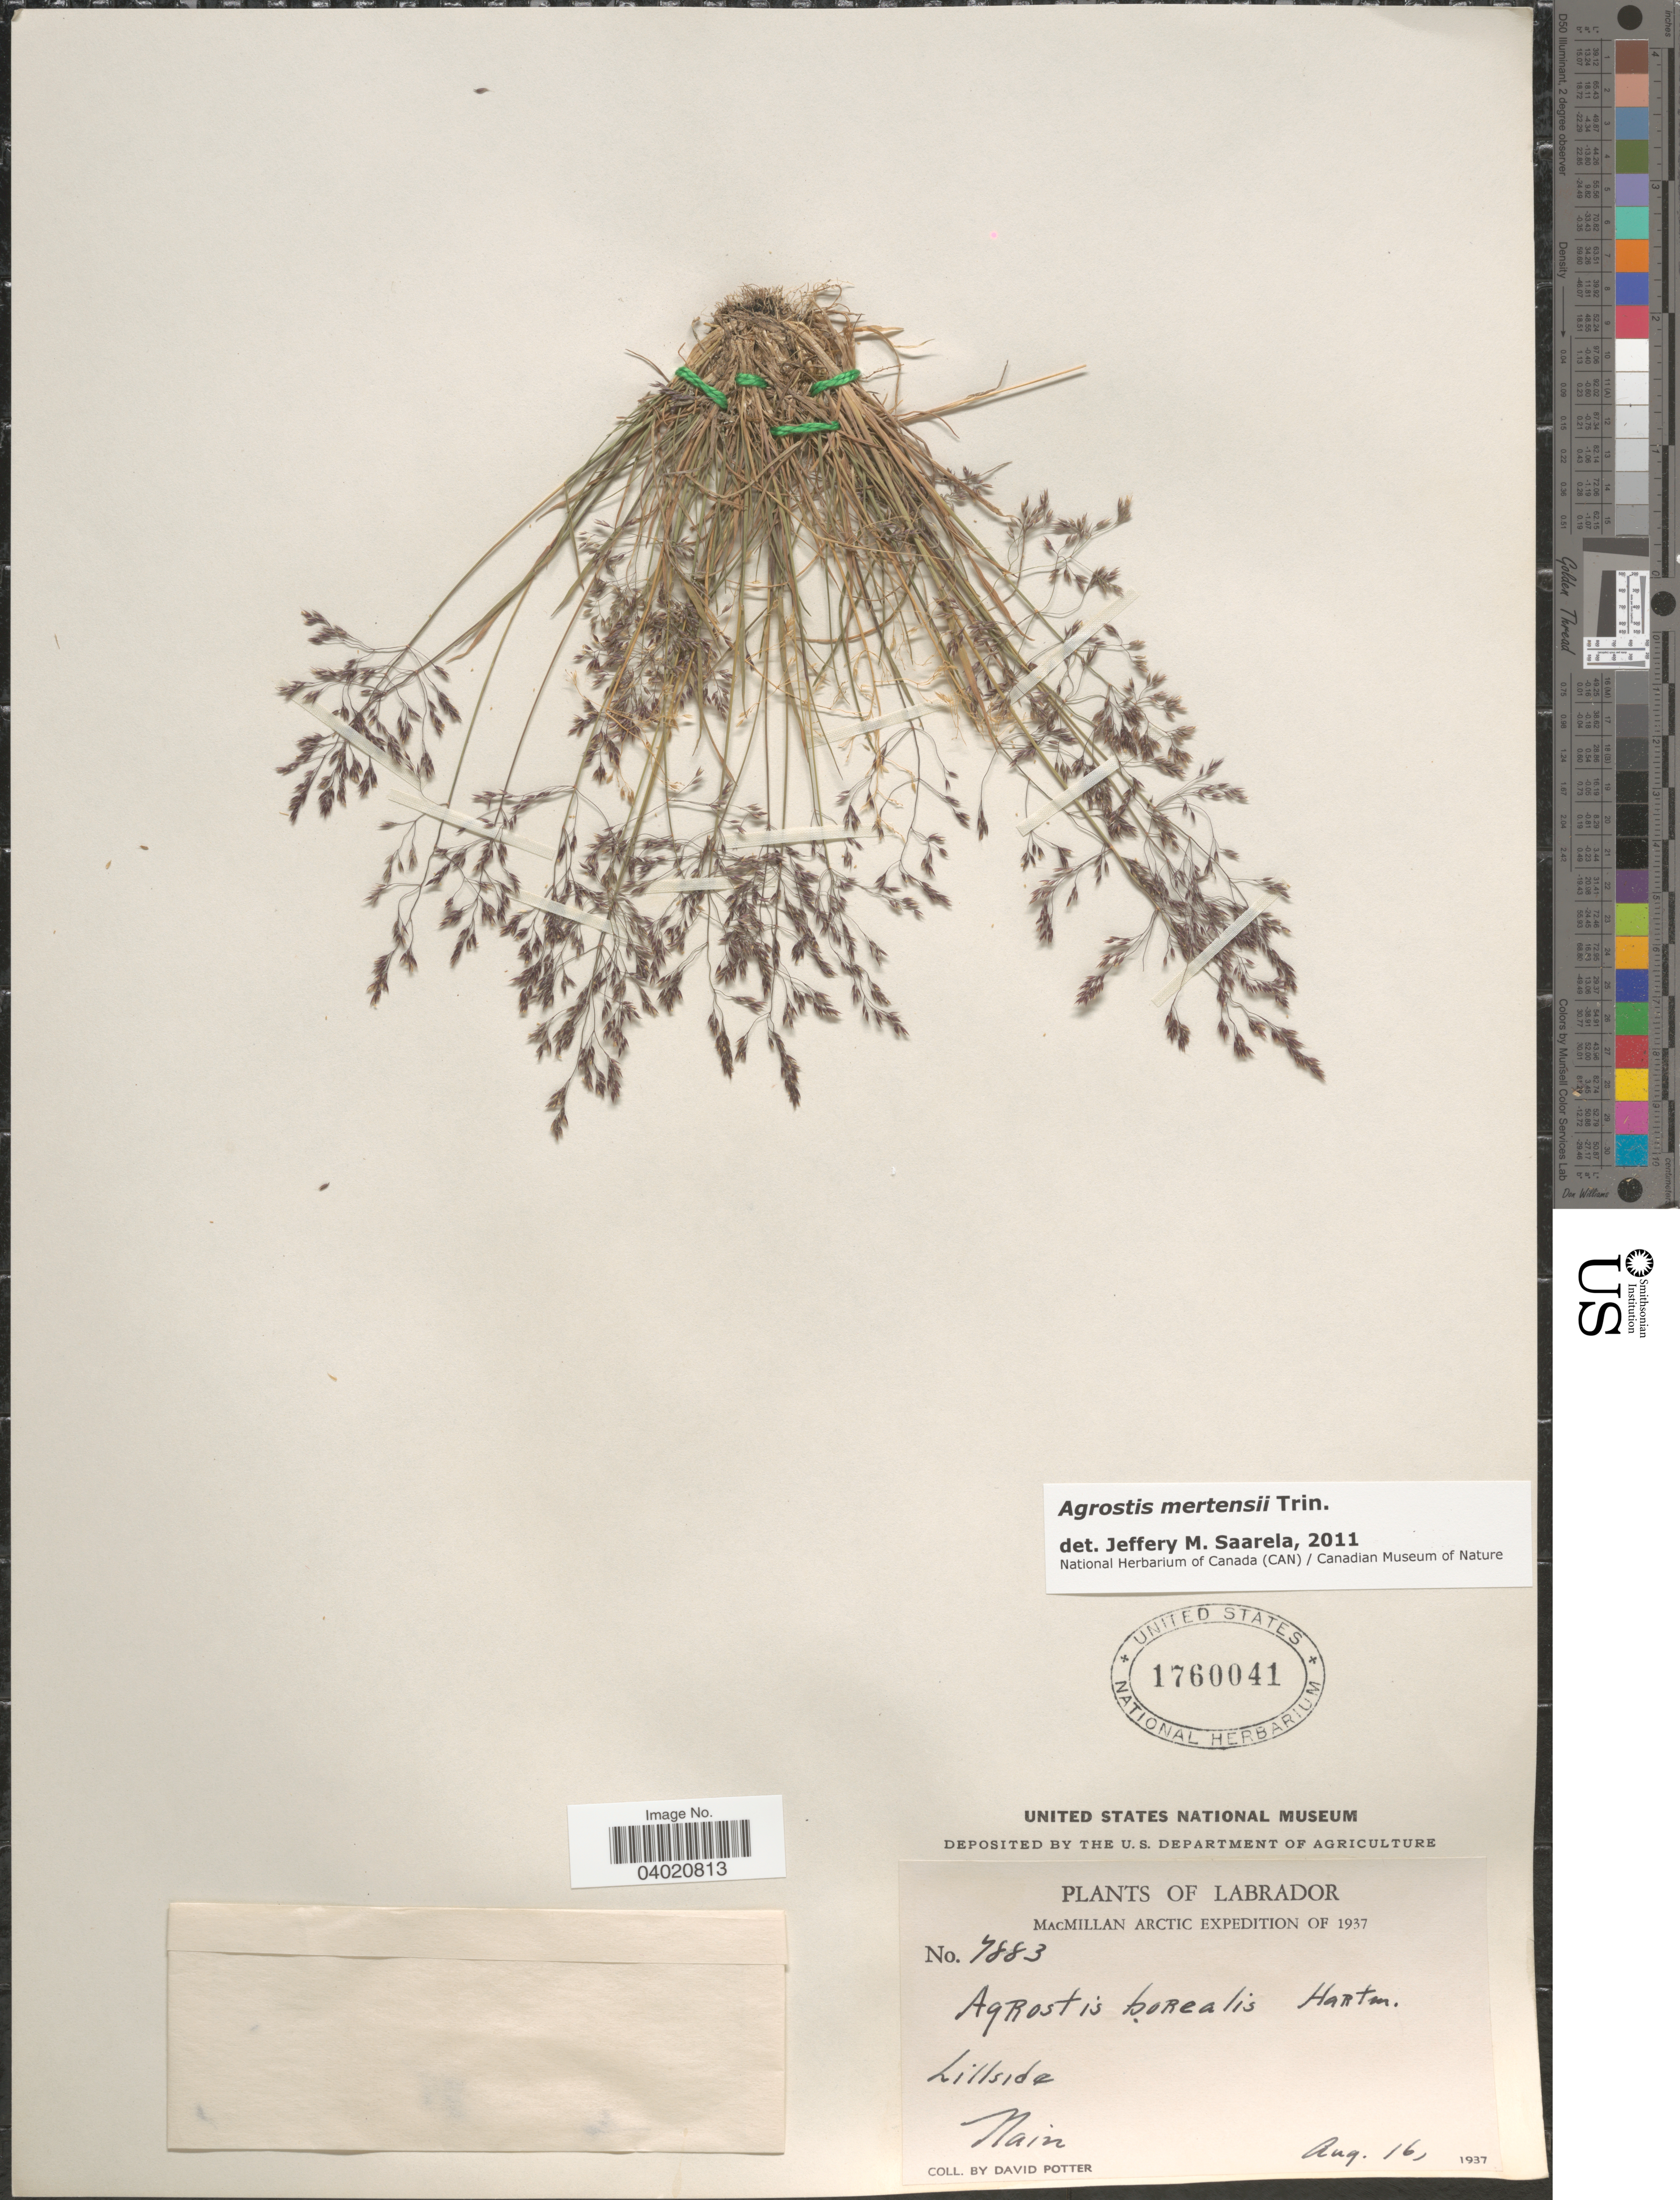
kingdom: Plantae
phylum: Tracheophyta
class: Liliopsida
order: Poales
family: Poaceae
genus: Agrostis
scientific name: Agrostis mertensii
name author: Trin.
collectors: D. Potter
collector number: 7883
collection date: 1937-08-16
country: Canada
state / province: Newfoundland and Labrador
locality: Labrador. Nain.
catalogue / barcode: US 1760041